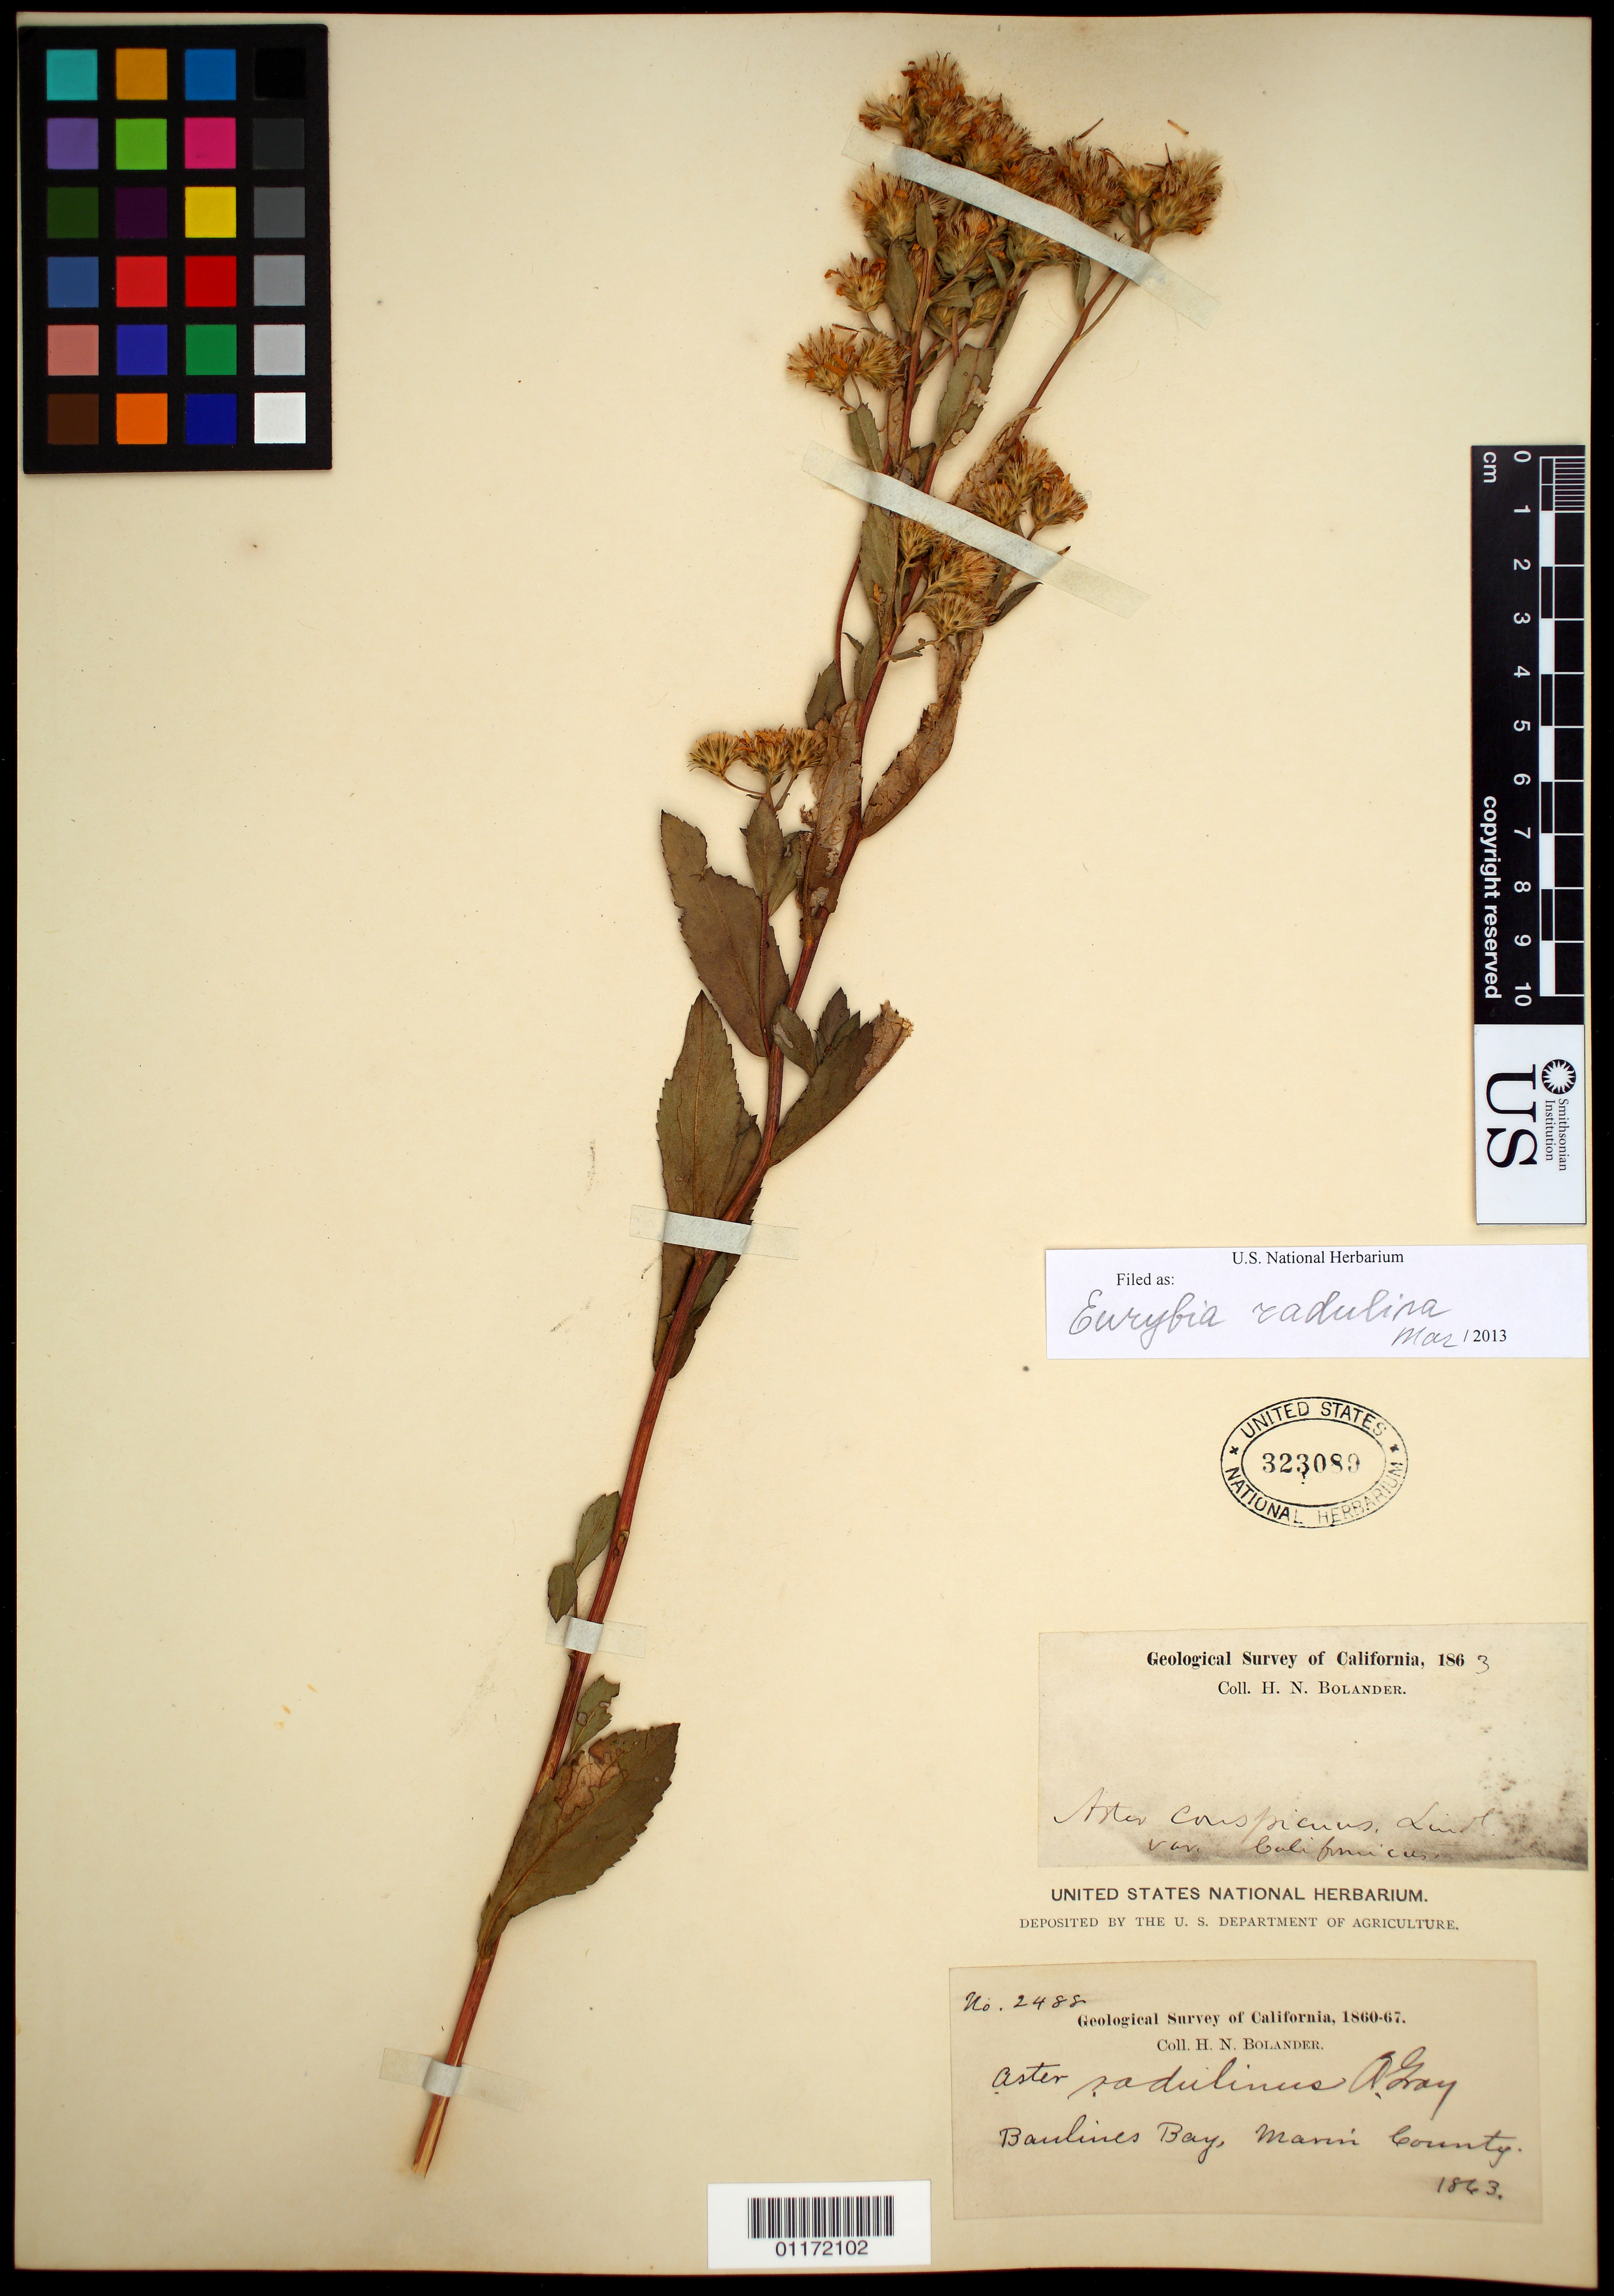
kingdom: Plantae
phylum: Tracheophyta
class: Magnoliopsida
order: Asterales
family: Asteraceae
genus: Eurybia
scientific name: Eurybia radulina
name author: (A. Gray) G.L. Nesom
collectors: H. Bolander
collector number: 2488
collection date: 1863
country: United States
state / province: California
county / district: Marin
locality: Baulines Bay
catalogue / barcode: US 323089